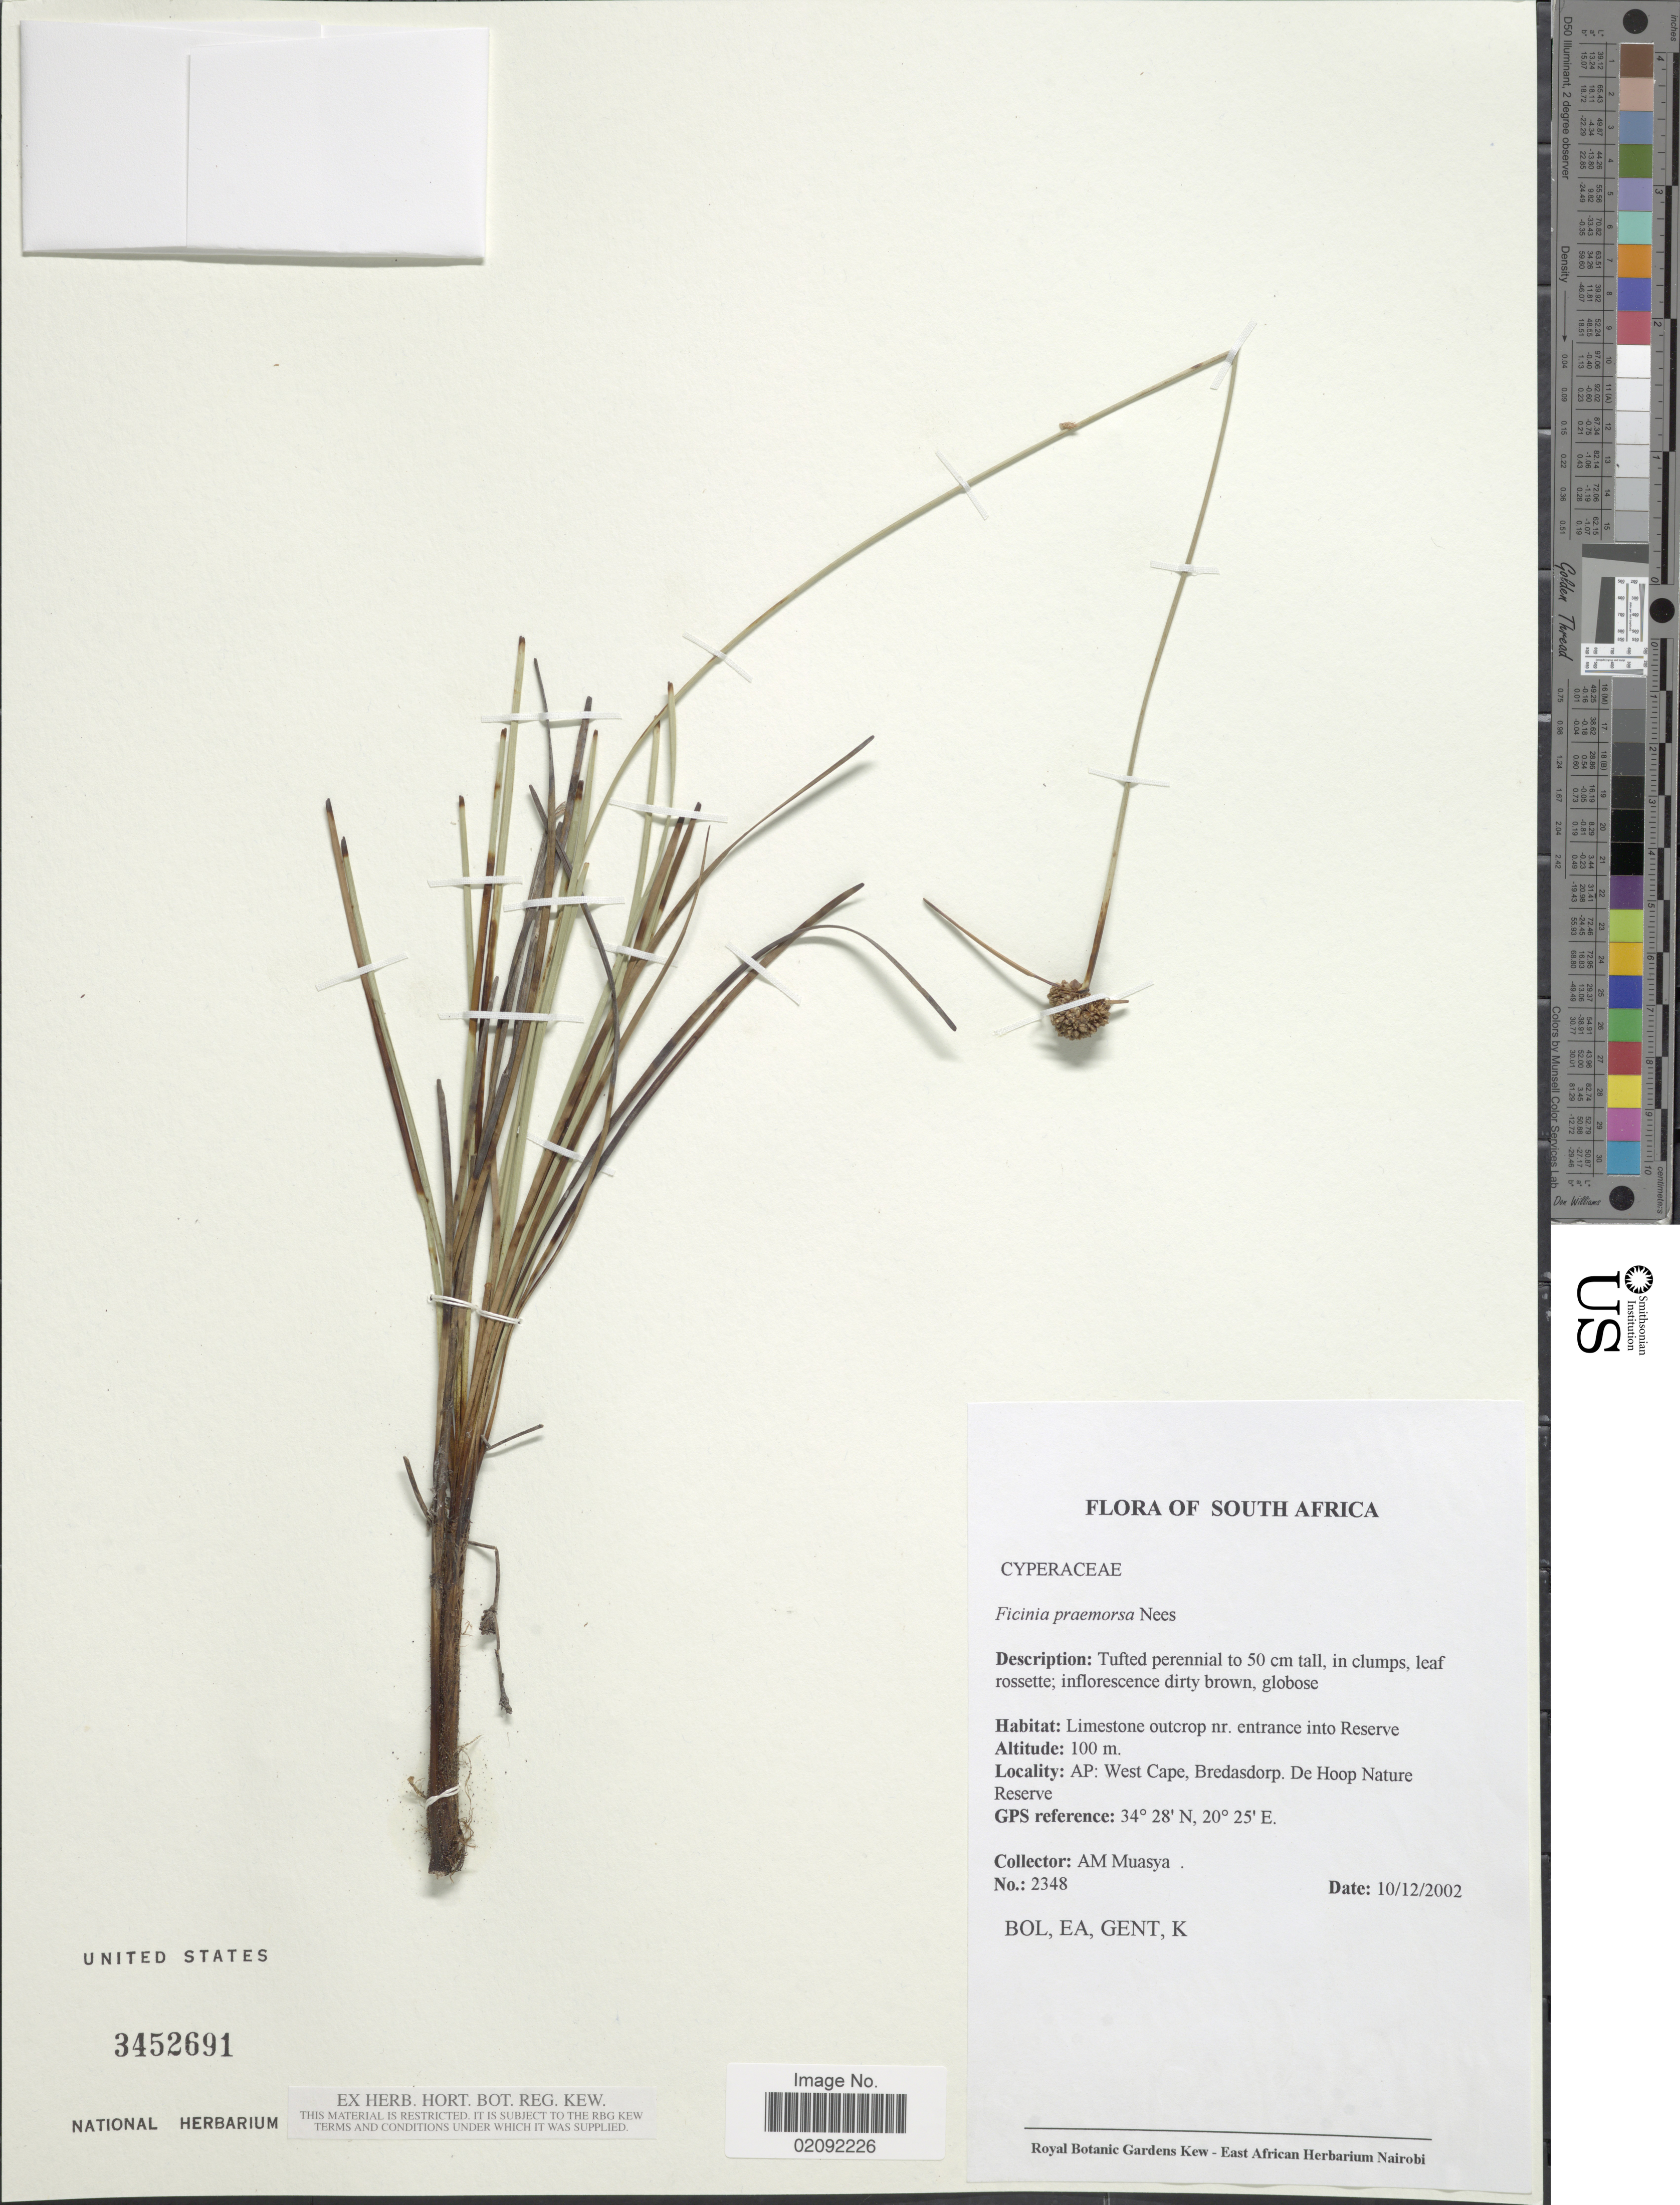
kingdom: Plantae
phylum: Tracheophyta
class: Liliopsida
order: Poales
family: Cyperaceae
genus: Ficinia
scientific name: Ficinia praemorsa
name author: Nees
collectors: A. Muasya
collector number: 2348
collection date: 2002-12-10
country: South Africa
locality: Limestone outcrop nr entrance into Reserve, AP: West Cape, Bredasdorp. De Hoop Nature Reserve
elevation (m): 100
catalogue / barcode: US 3452691